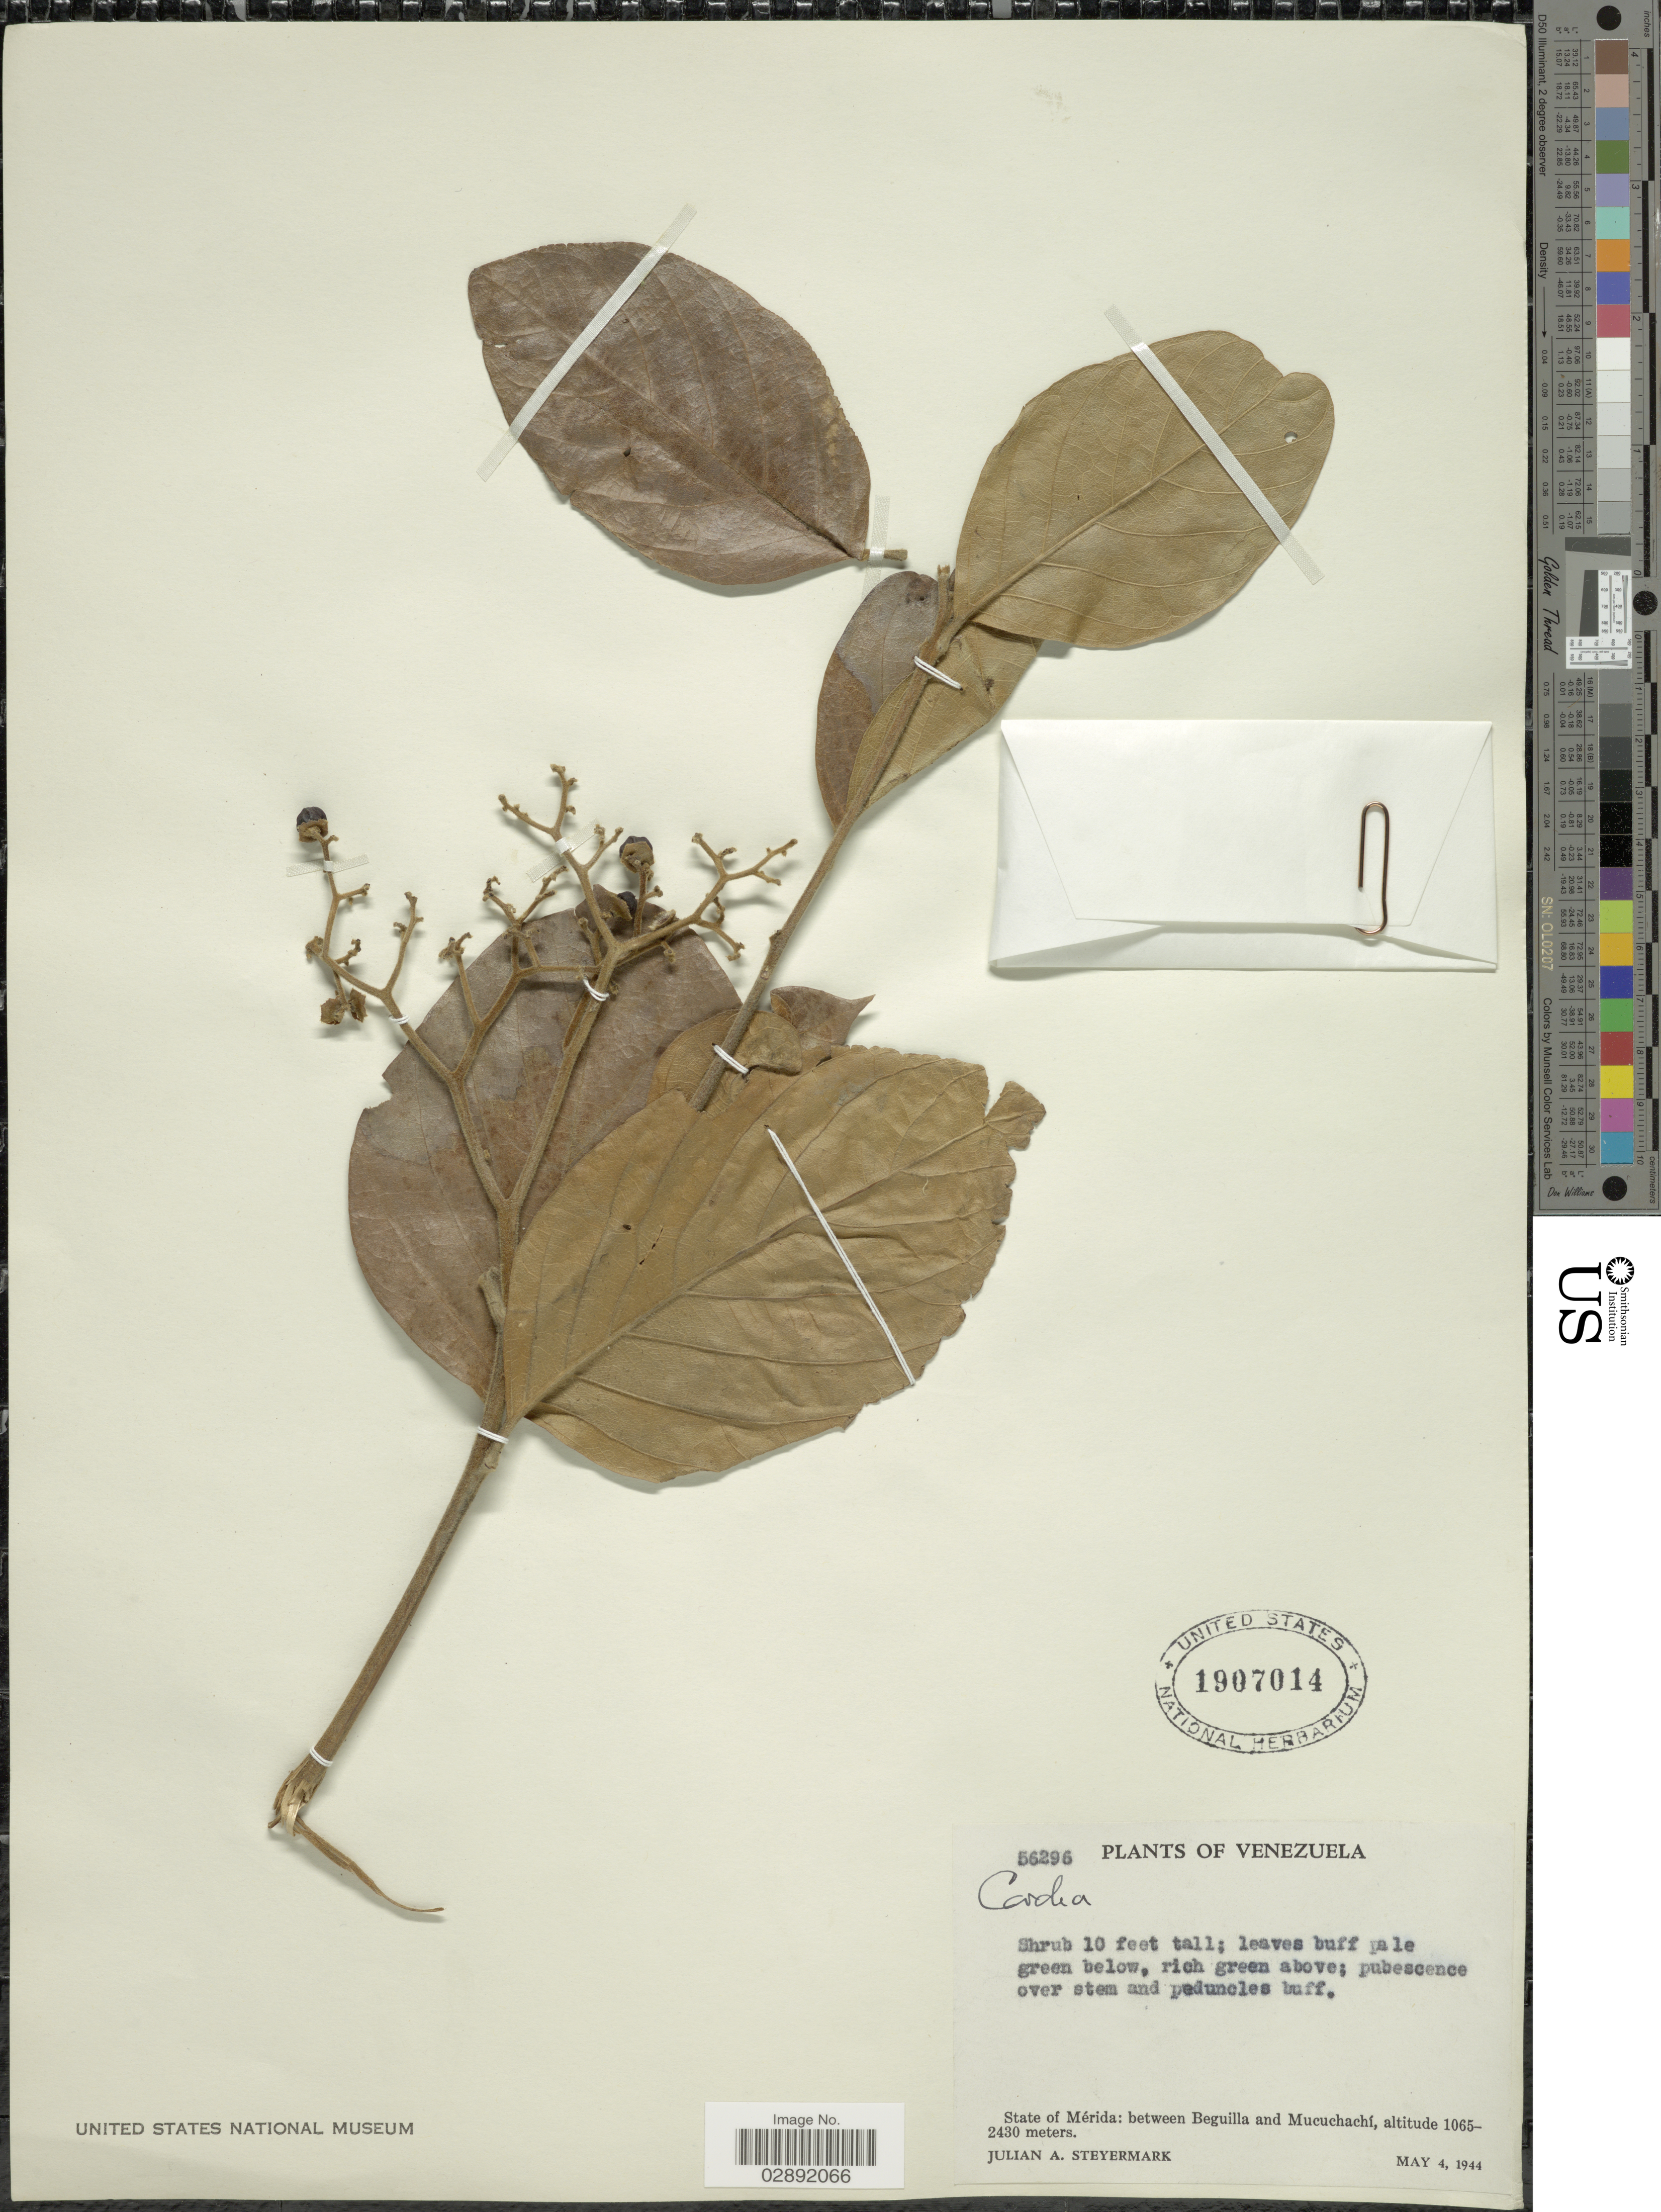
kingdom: Plantae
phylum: Tracheophyta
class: Magnoliopsida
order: Boraginales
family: Cordiaceae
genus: Cordia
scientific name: Cordia sp.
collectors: J. Steyermark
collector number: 56296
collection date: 1944-05-04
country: Venezuela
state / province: Mérida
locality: Between Beguilla and Mucuchachí.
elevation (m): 1065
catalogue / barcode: US 1907014